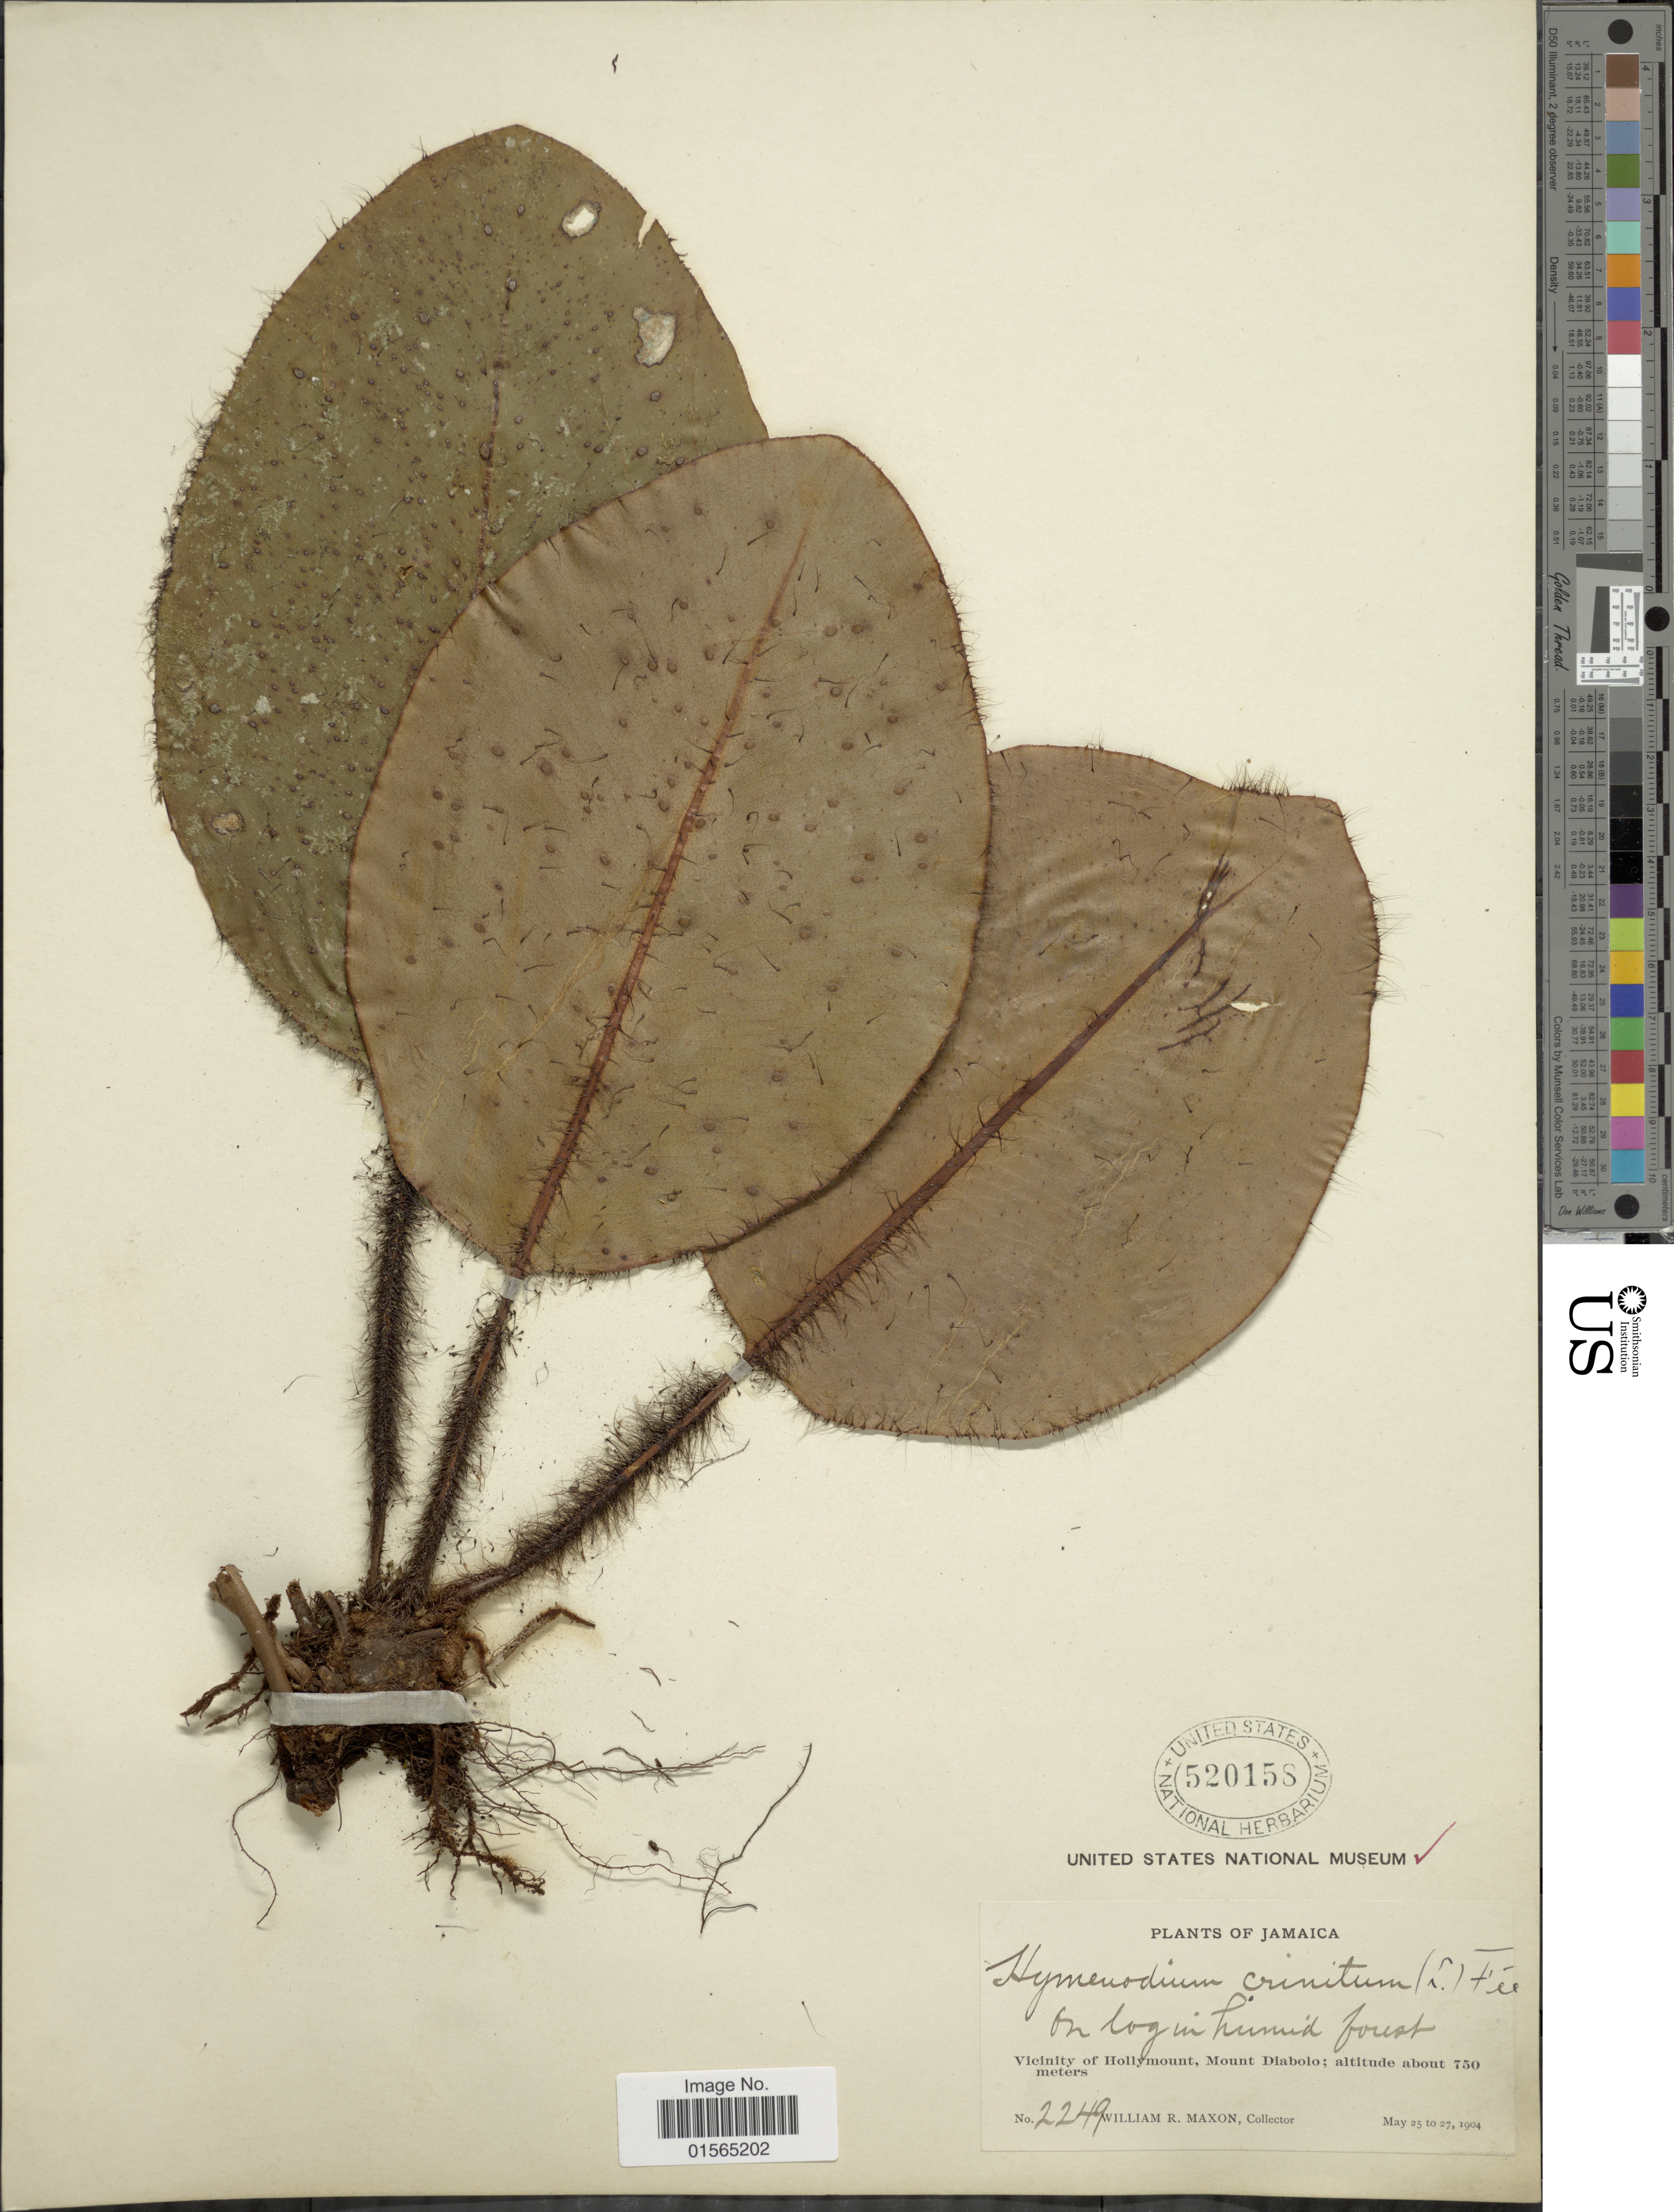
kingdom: Plantae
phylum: Tracheophyta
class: Polypodiopsida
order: Polypodiales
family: Dryopteridaceae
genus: Elaphoglossum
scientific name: Elaphoglossum crinitum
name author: (L.) Christ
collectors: W. R. Maxon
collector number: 2249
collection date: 1904-05-25/1904-05-27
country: Jamaica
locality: Vicinity of Hollymount, Mount Diabolo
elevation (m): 750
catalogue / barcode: US 520158